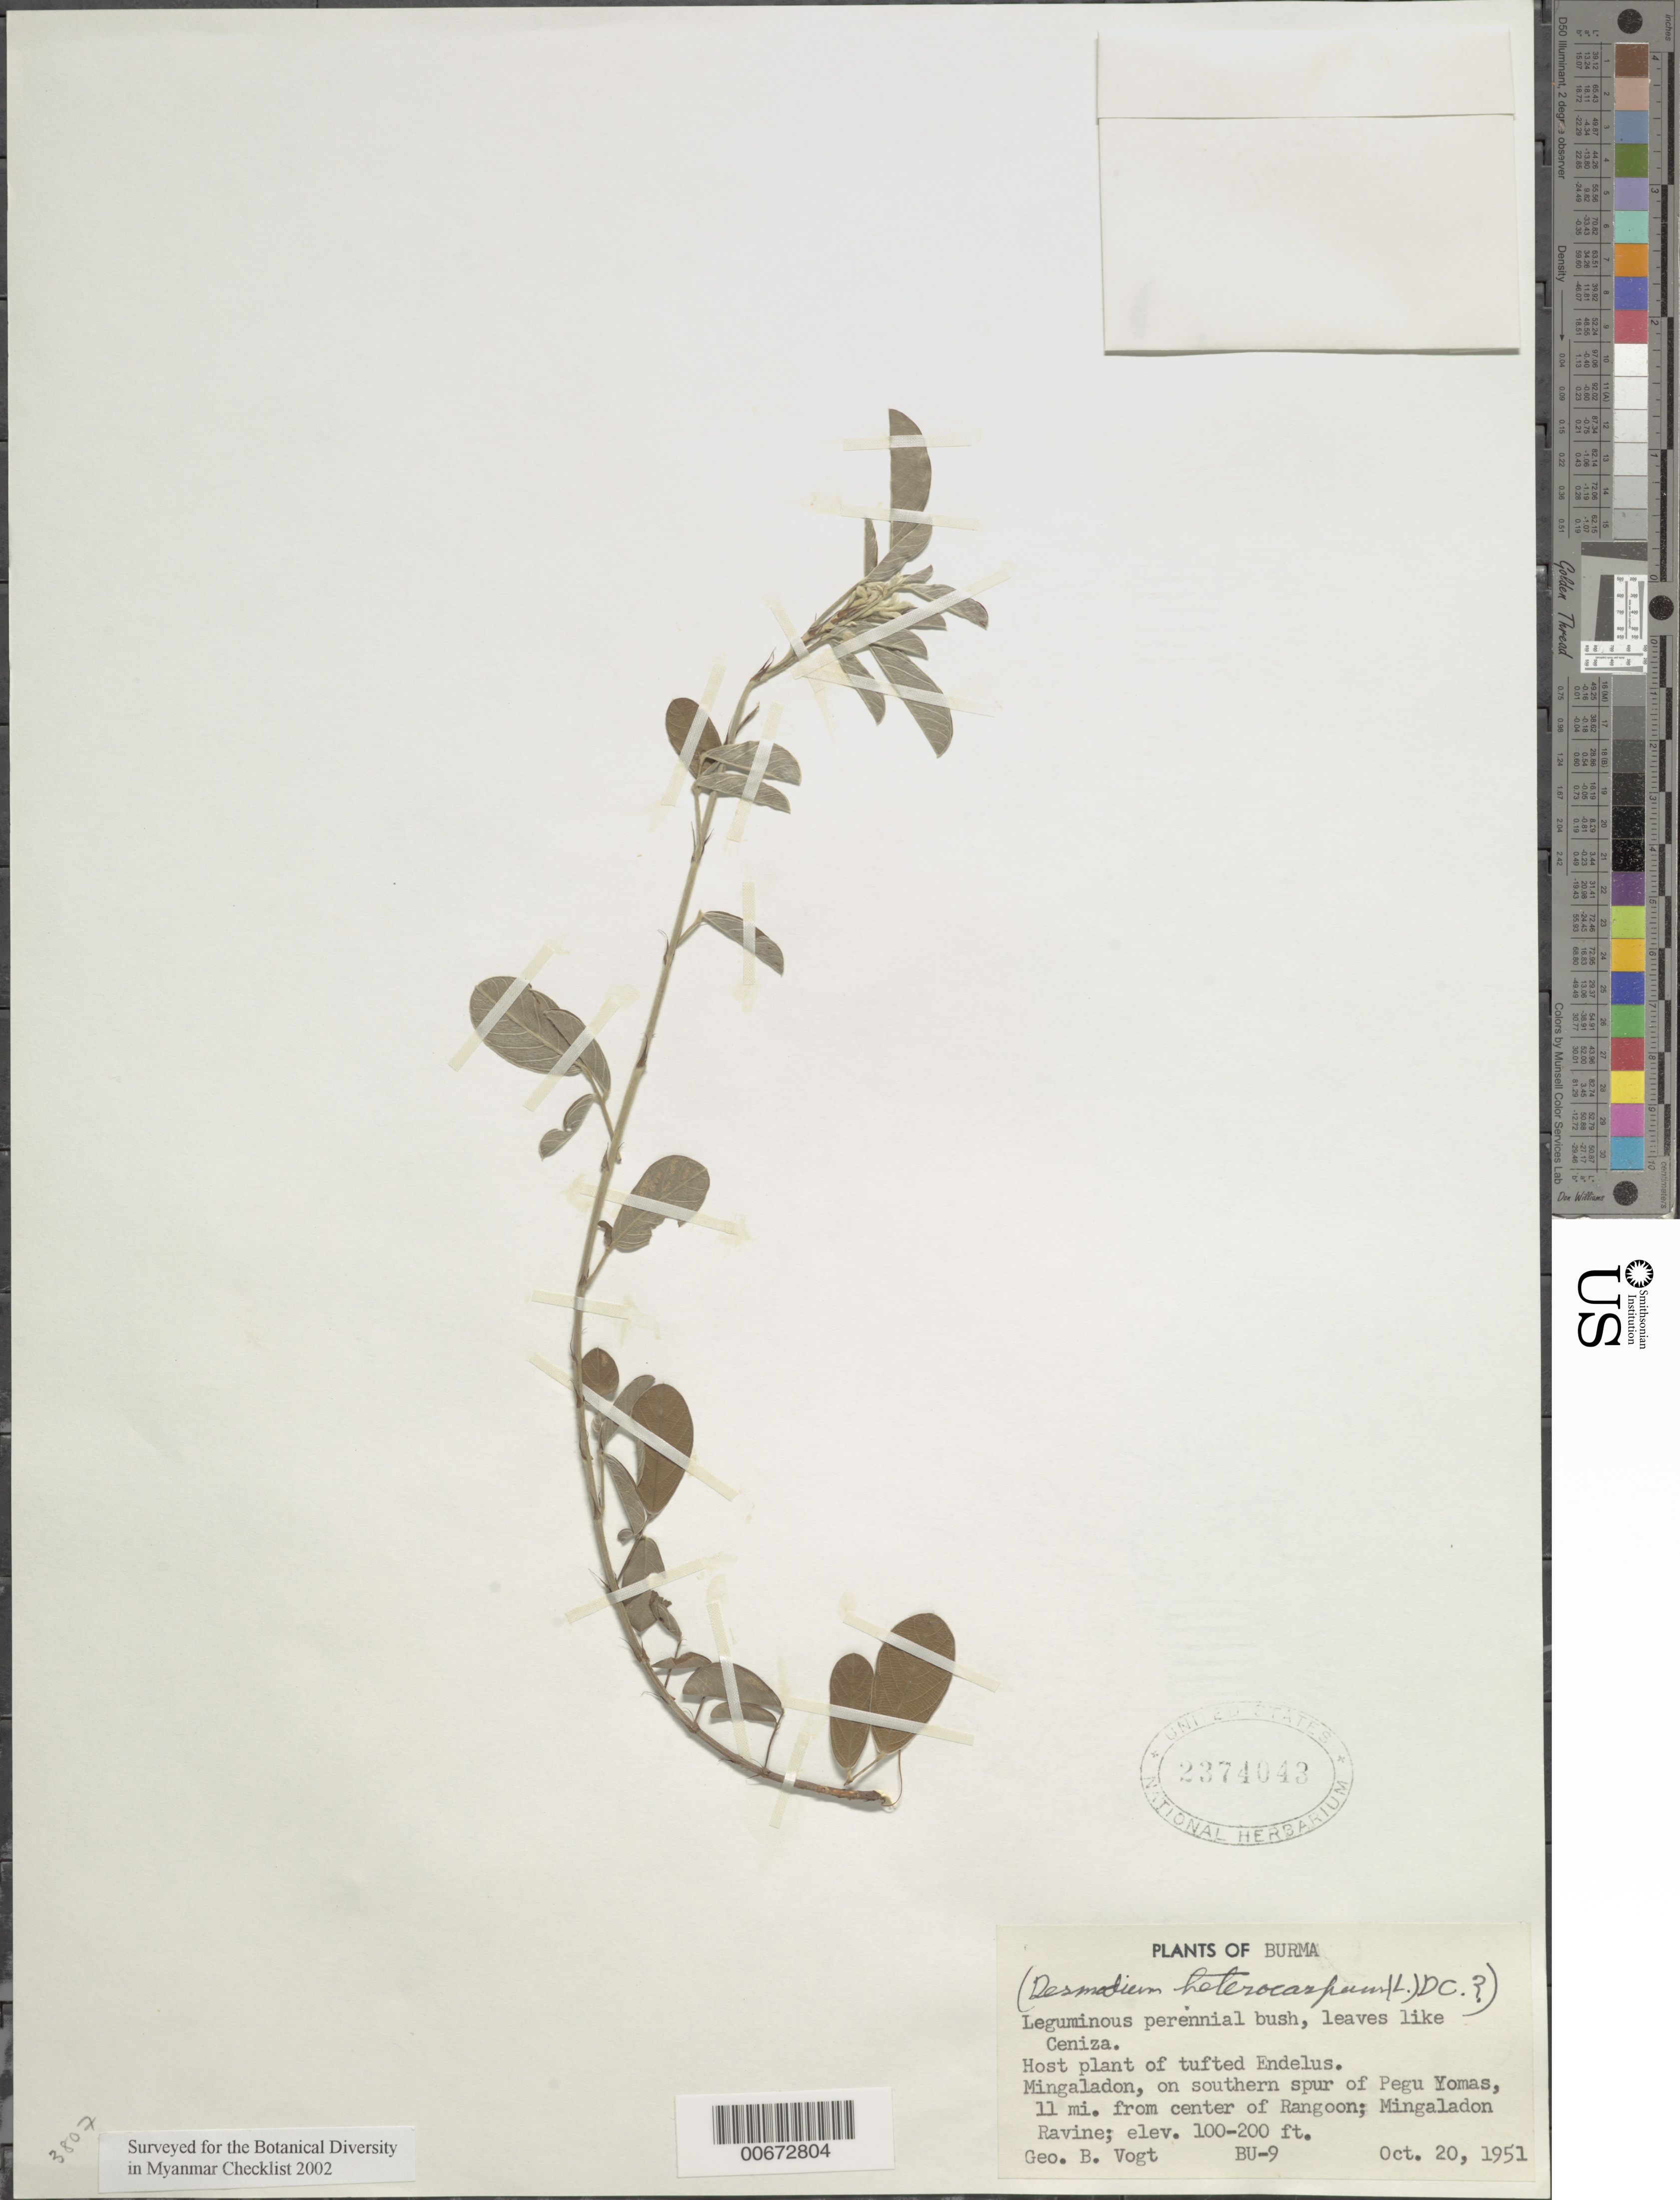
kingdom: Plantae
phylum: Tracheophyta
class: Magnoliopsida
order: Fabales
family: Fabaceae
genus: Grona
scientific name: Grona heterocarpos var. strigosa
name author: (Meeuwen) H. Ohashi & K. Ohashi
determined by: Strong, Mark T., (BOT), Smithsonian Institution - National Museum of Natural History (UNITED STATES)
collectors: G. Vogt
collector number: BU-9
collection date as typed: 20 Oct 1951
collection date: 1951-10-20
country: Myanmar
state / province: Yangon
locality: Mingaladon, southern spur of Pegu Yomas.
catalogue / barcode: US 2374043